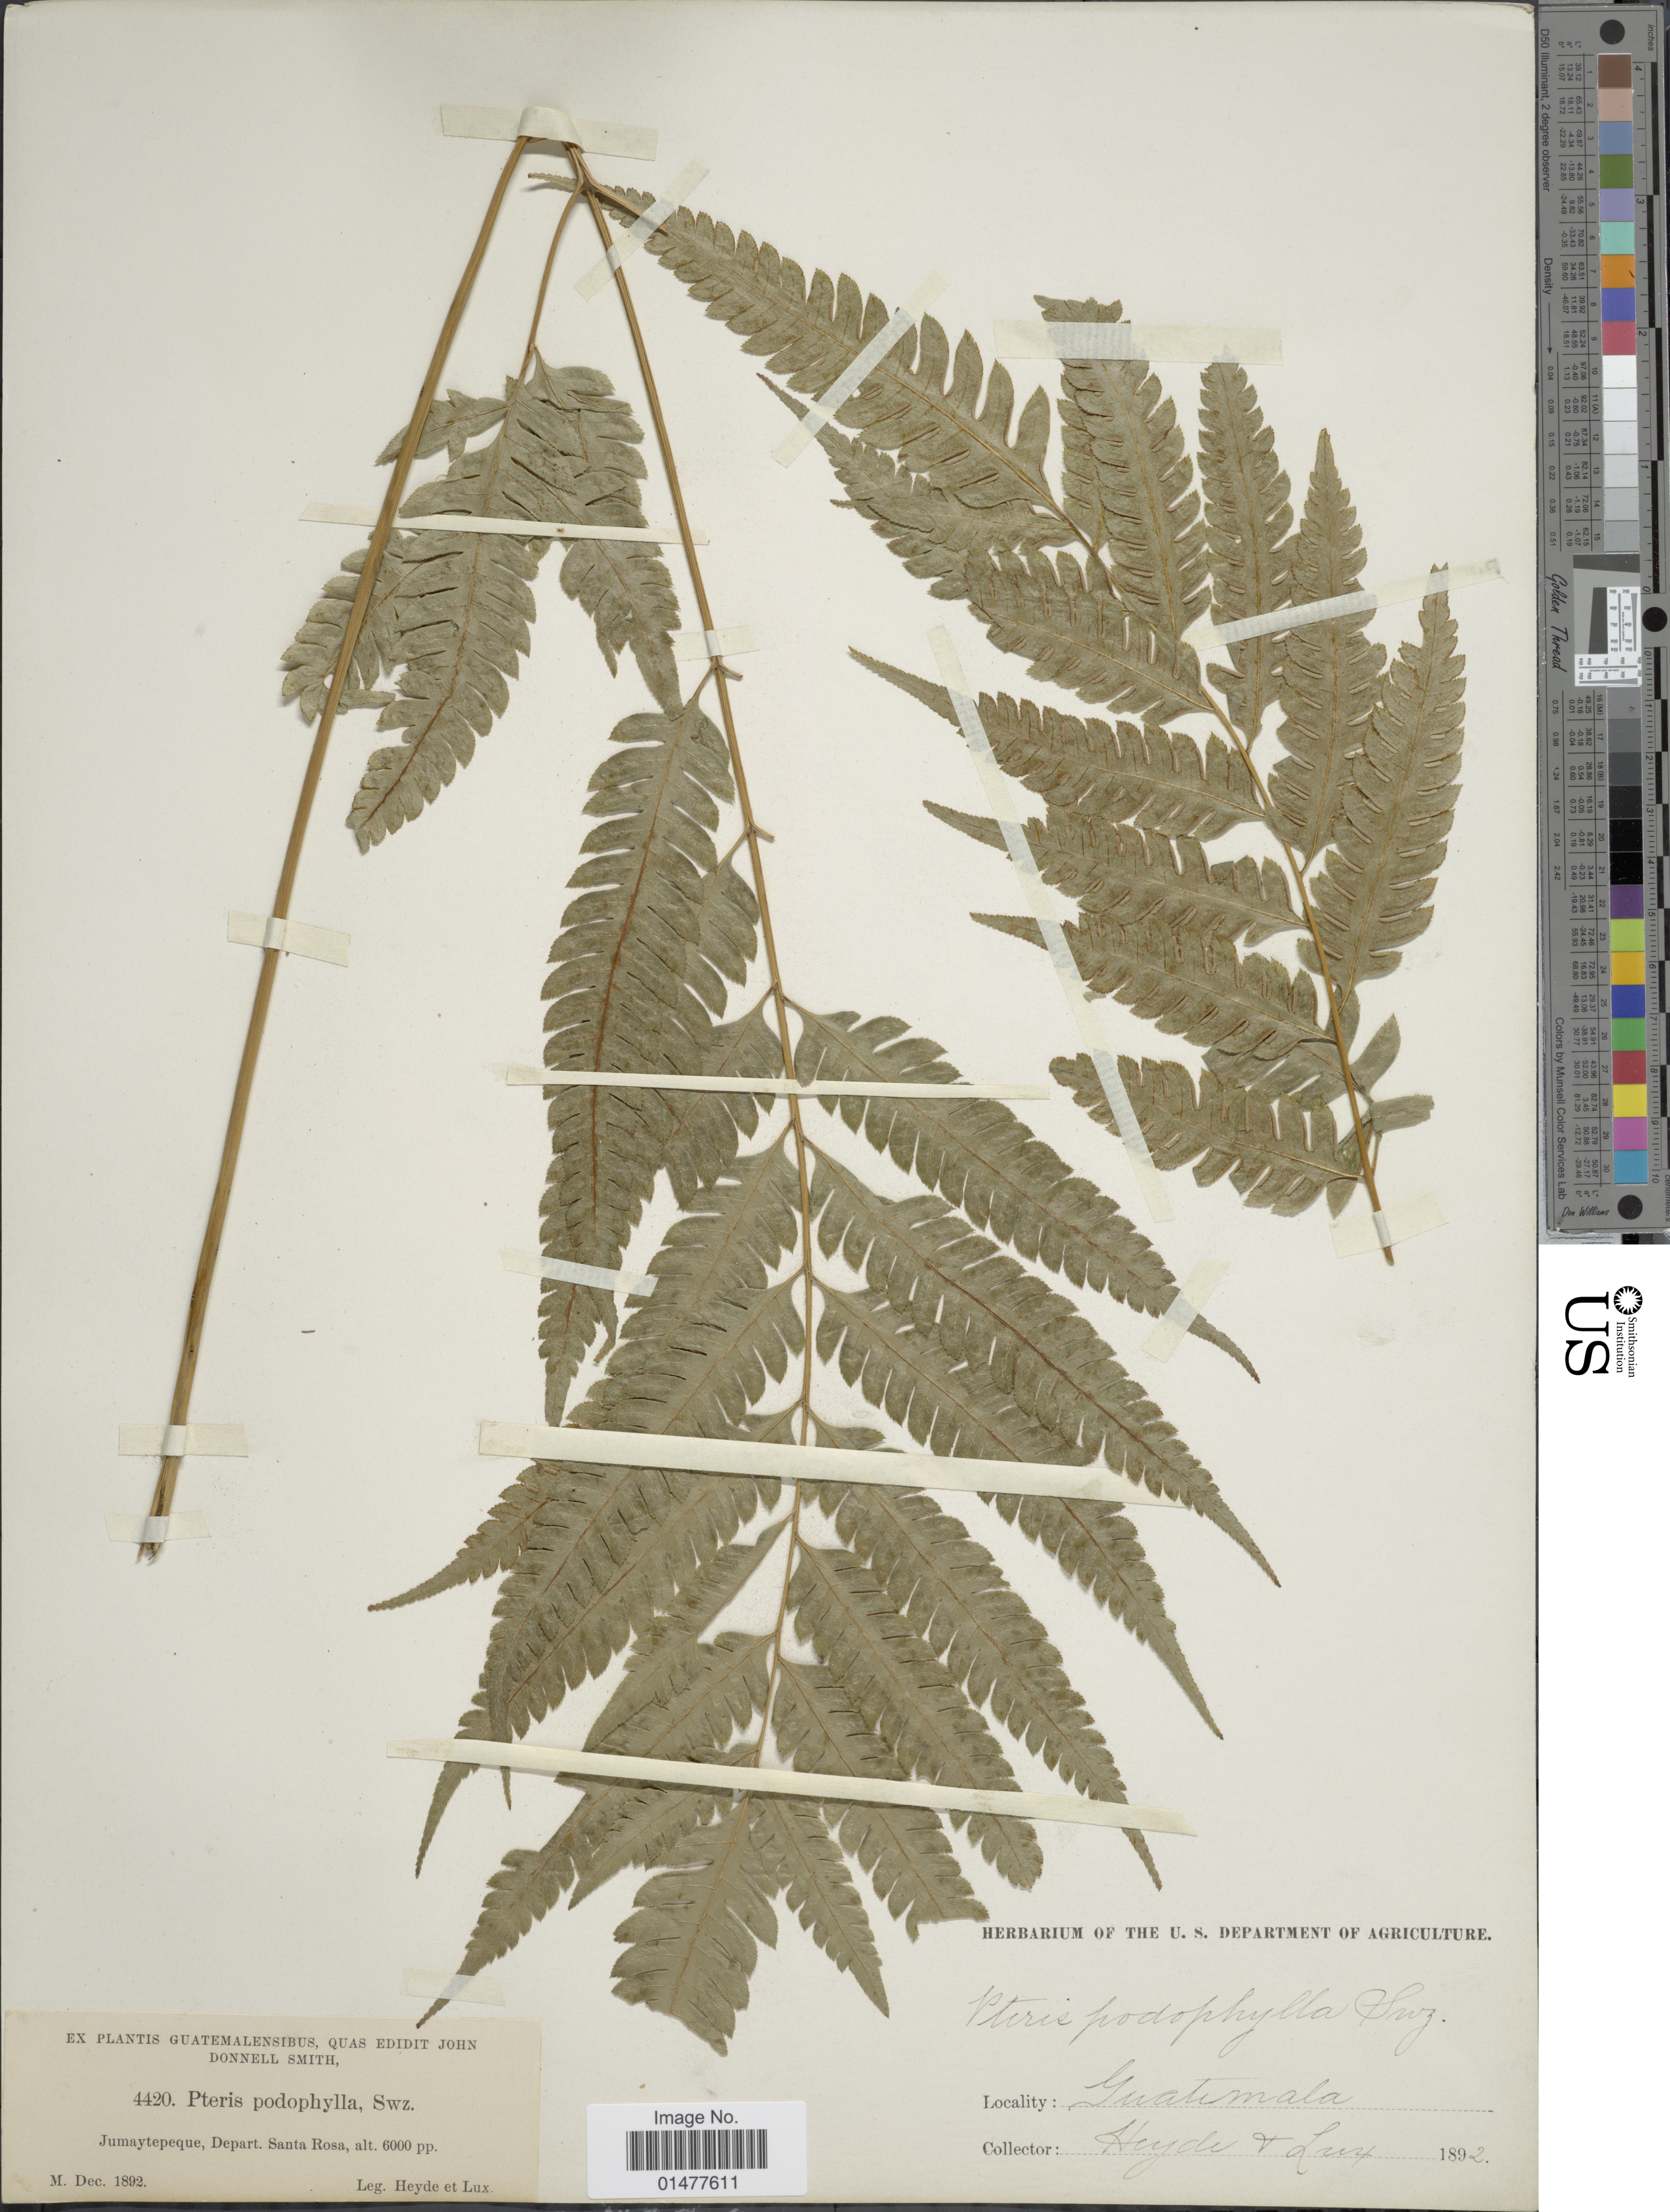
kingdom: Plantae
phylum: Tracheophyta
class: Polypodiopsida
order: Polypodiales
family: Pteridaceae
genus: Pteris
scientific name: Pteris erosa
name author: Mickel & Beitel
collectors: Heyde & Lux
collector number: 4420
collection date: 1892-12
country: Guatemala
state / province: Santa Rosa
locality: Jumaytepec.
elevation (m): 1829